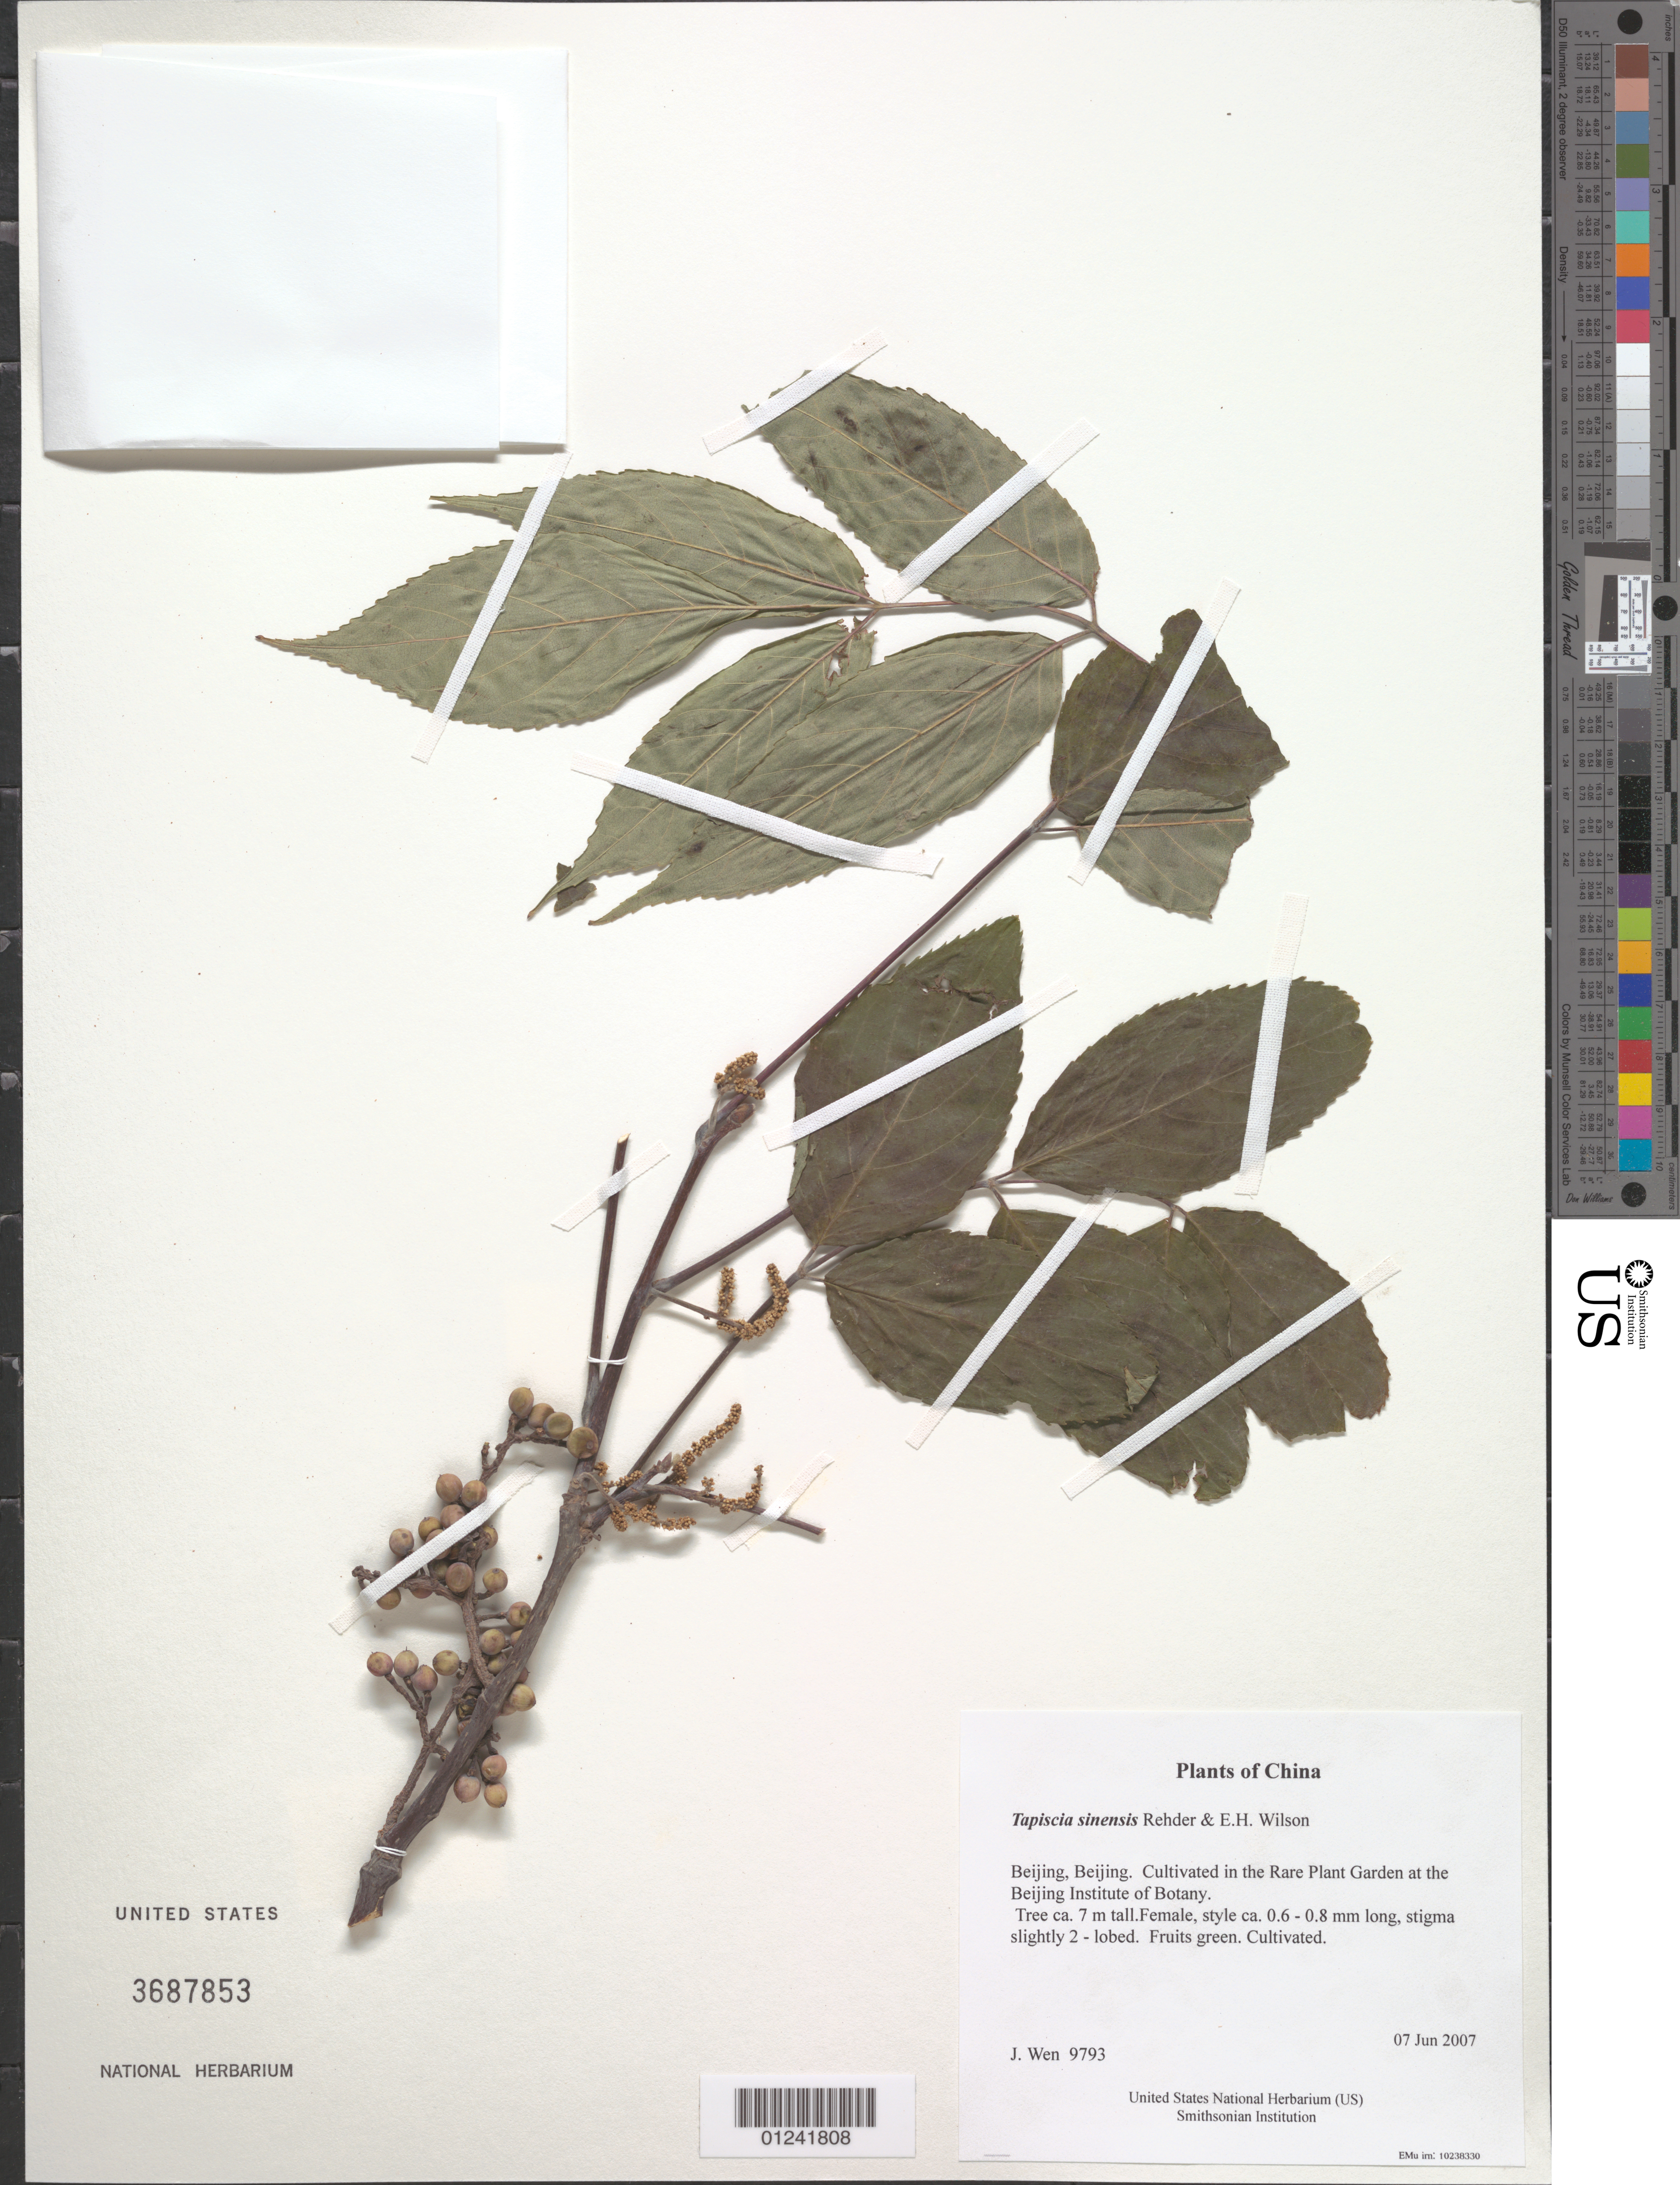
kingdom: Plantae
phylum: Tracheophyta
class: Magnoliopsida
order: Huerteales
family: Tapisciaceae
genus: Tapiscia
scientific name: Tapiscia sinensis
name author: Oliv.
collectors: J. Wen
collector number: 9793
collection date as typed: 07 Jun 2007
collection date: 2007-06-07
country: China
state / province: Beijing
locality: Beijing. Cultivated in the Rare Plant Garden at the Beijing Institute of Botany.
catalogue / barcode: US 3687853